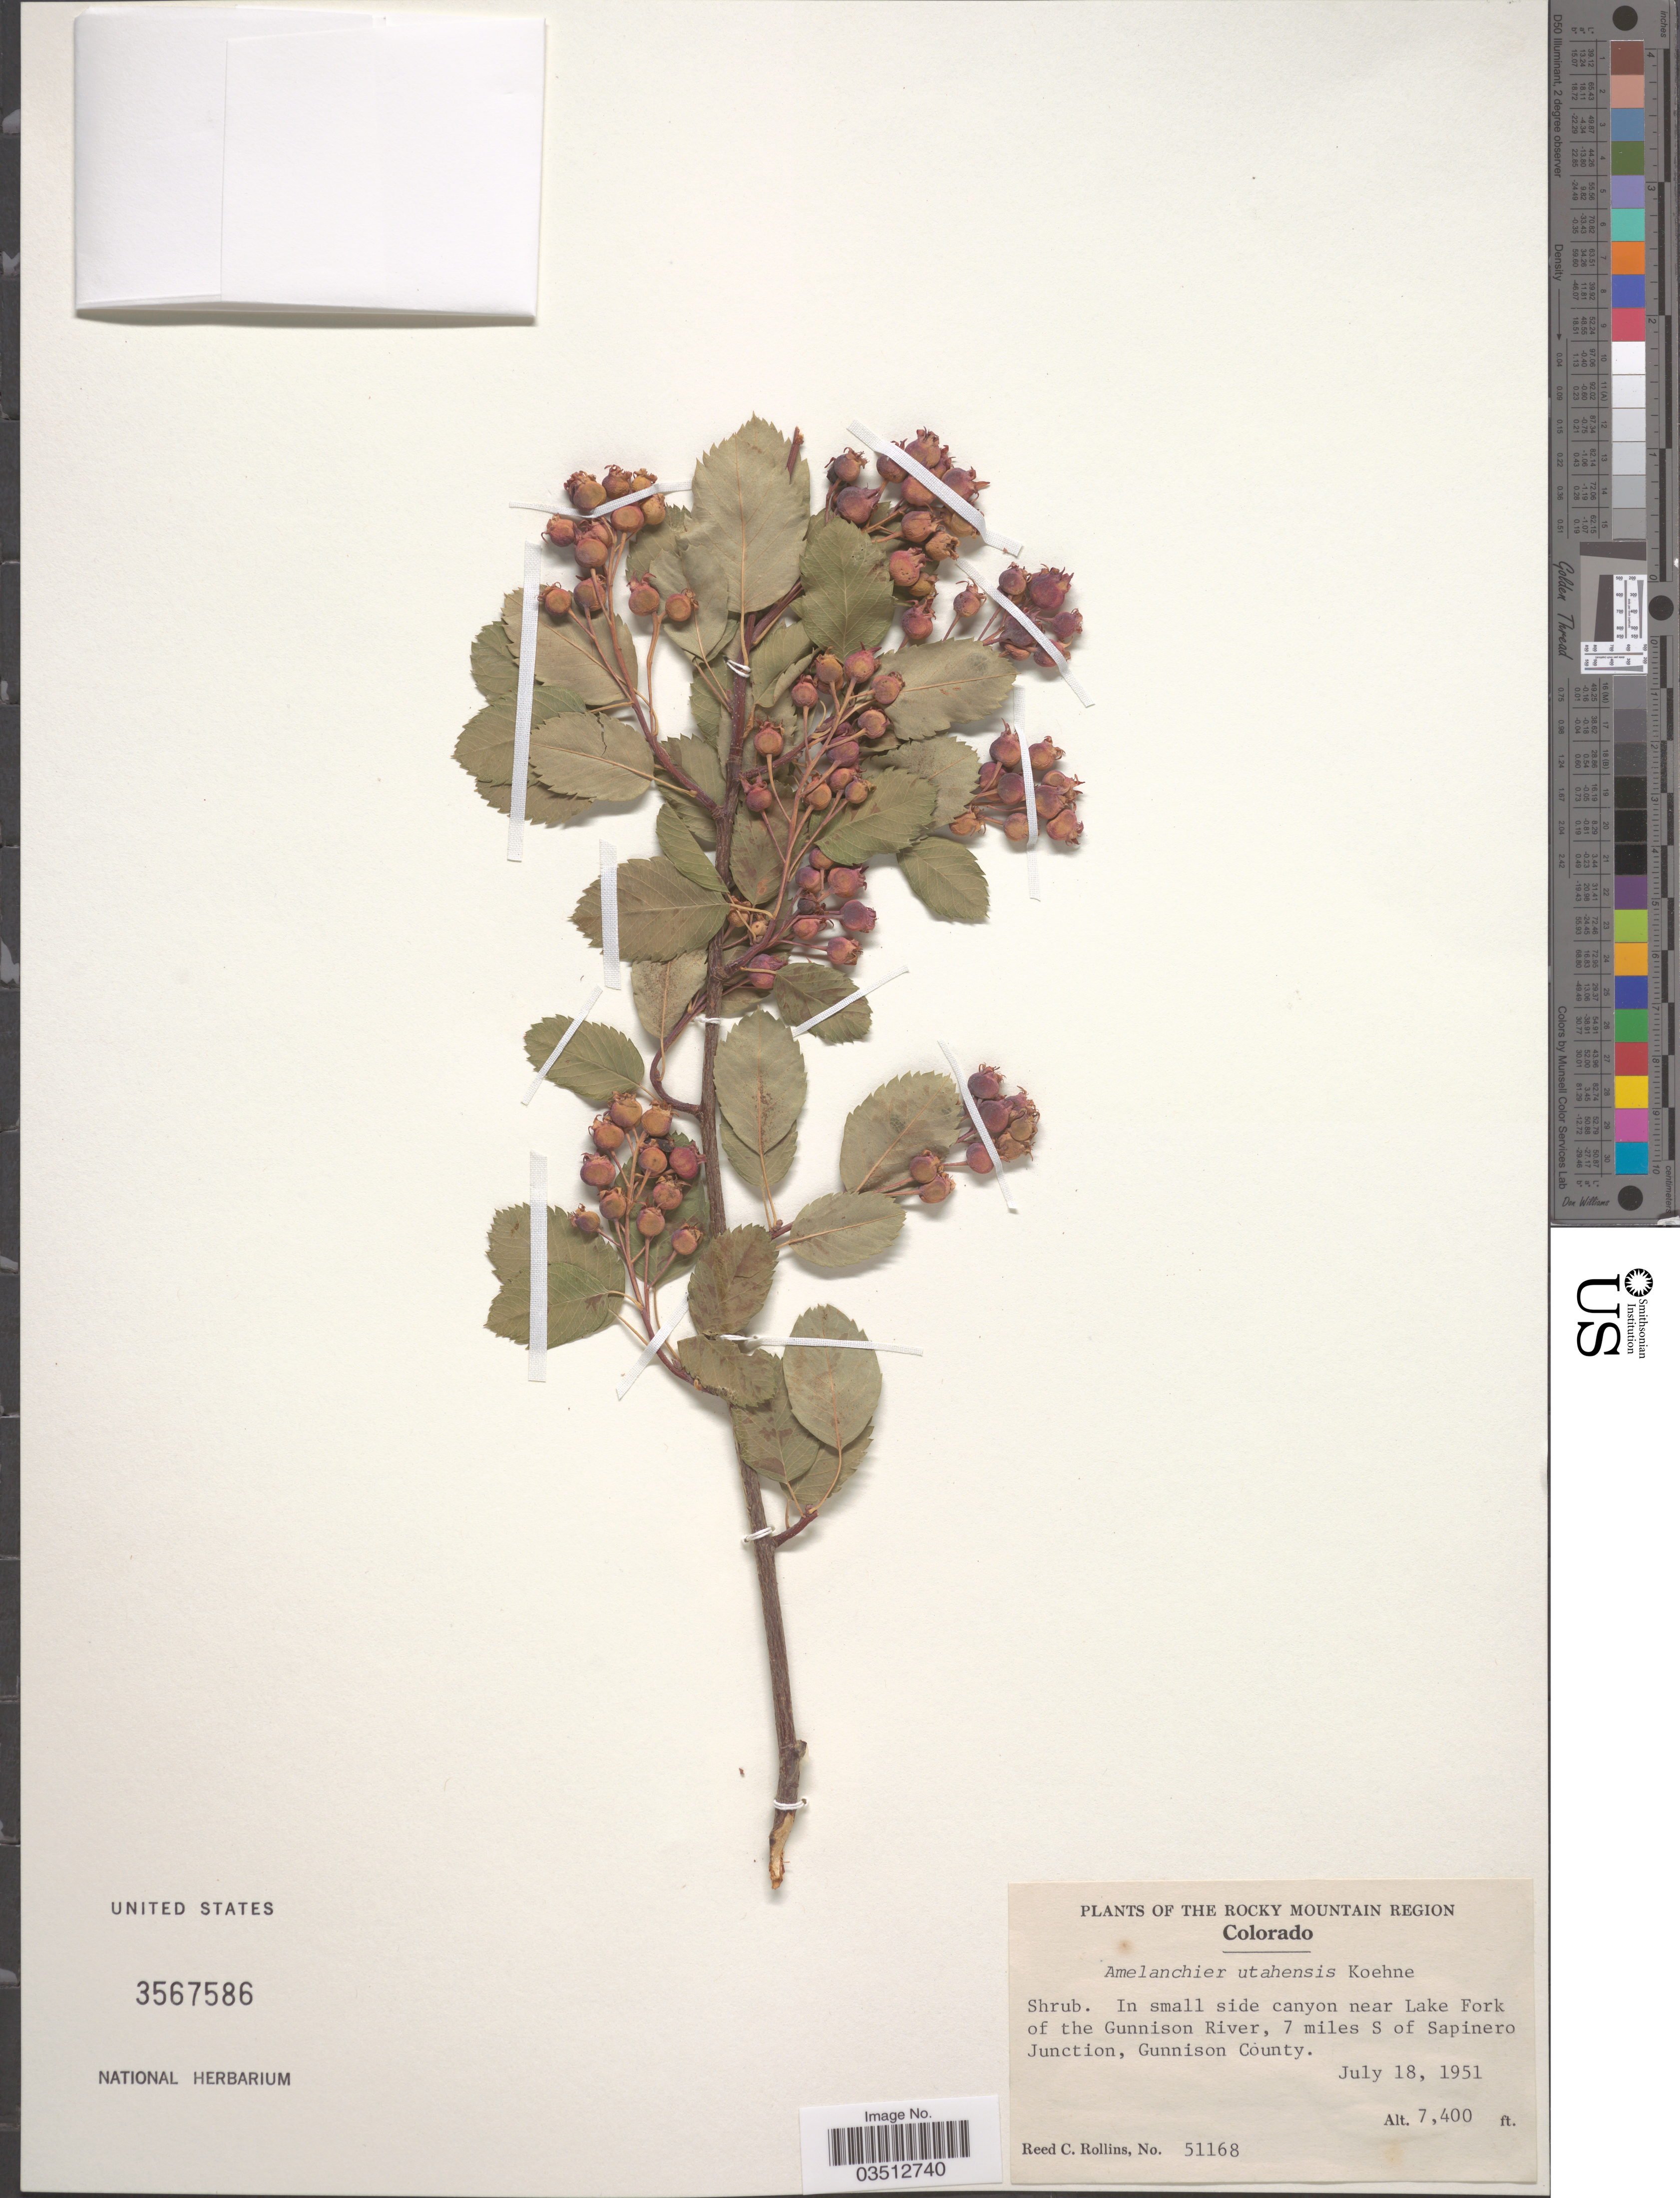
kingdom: Plantae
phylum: Tracheophyta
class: Magnoliopsida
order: Rosales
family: Rosaceae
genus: Amelanchier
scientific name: Amelanchier utahensis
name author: Koehne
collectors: R. C. Rollins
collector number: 51168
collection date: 1951-07-18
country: United States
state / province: Colorado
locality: The Rocky Mountain Region. In small side canyon near Lake Fork of the Gunnison River, 7 miles S of Sapinero Junction, Gunnison County.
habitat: in small side canyon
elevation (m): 2256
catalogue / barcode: US 3567586